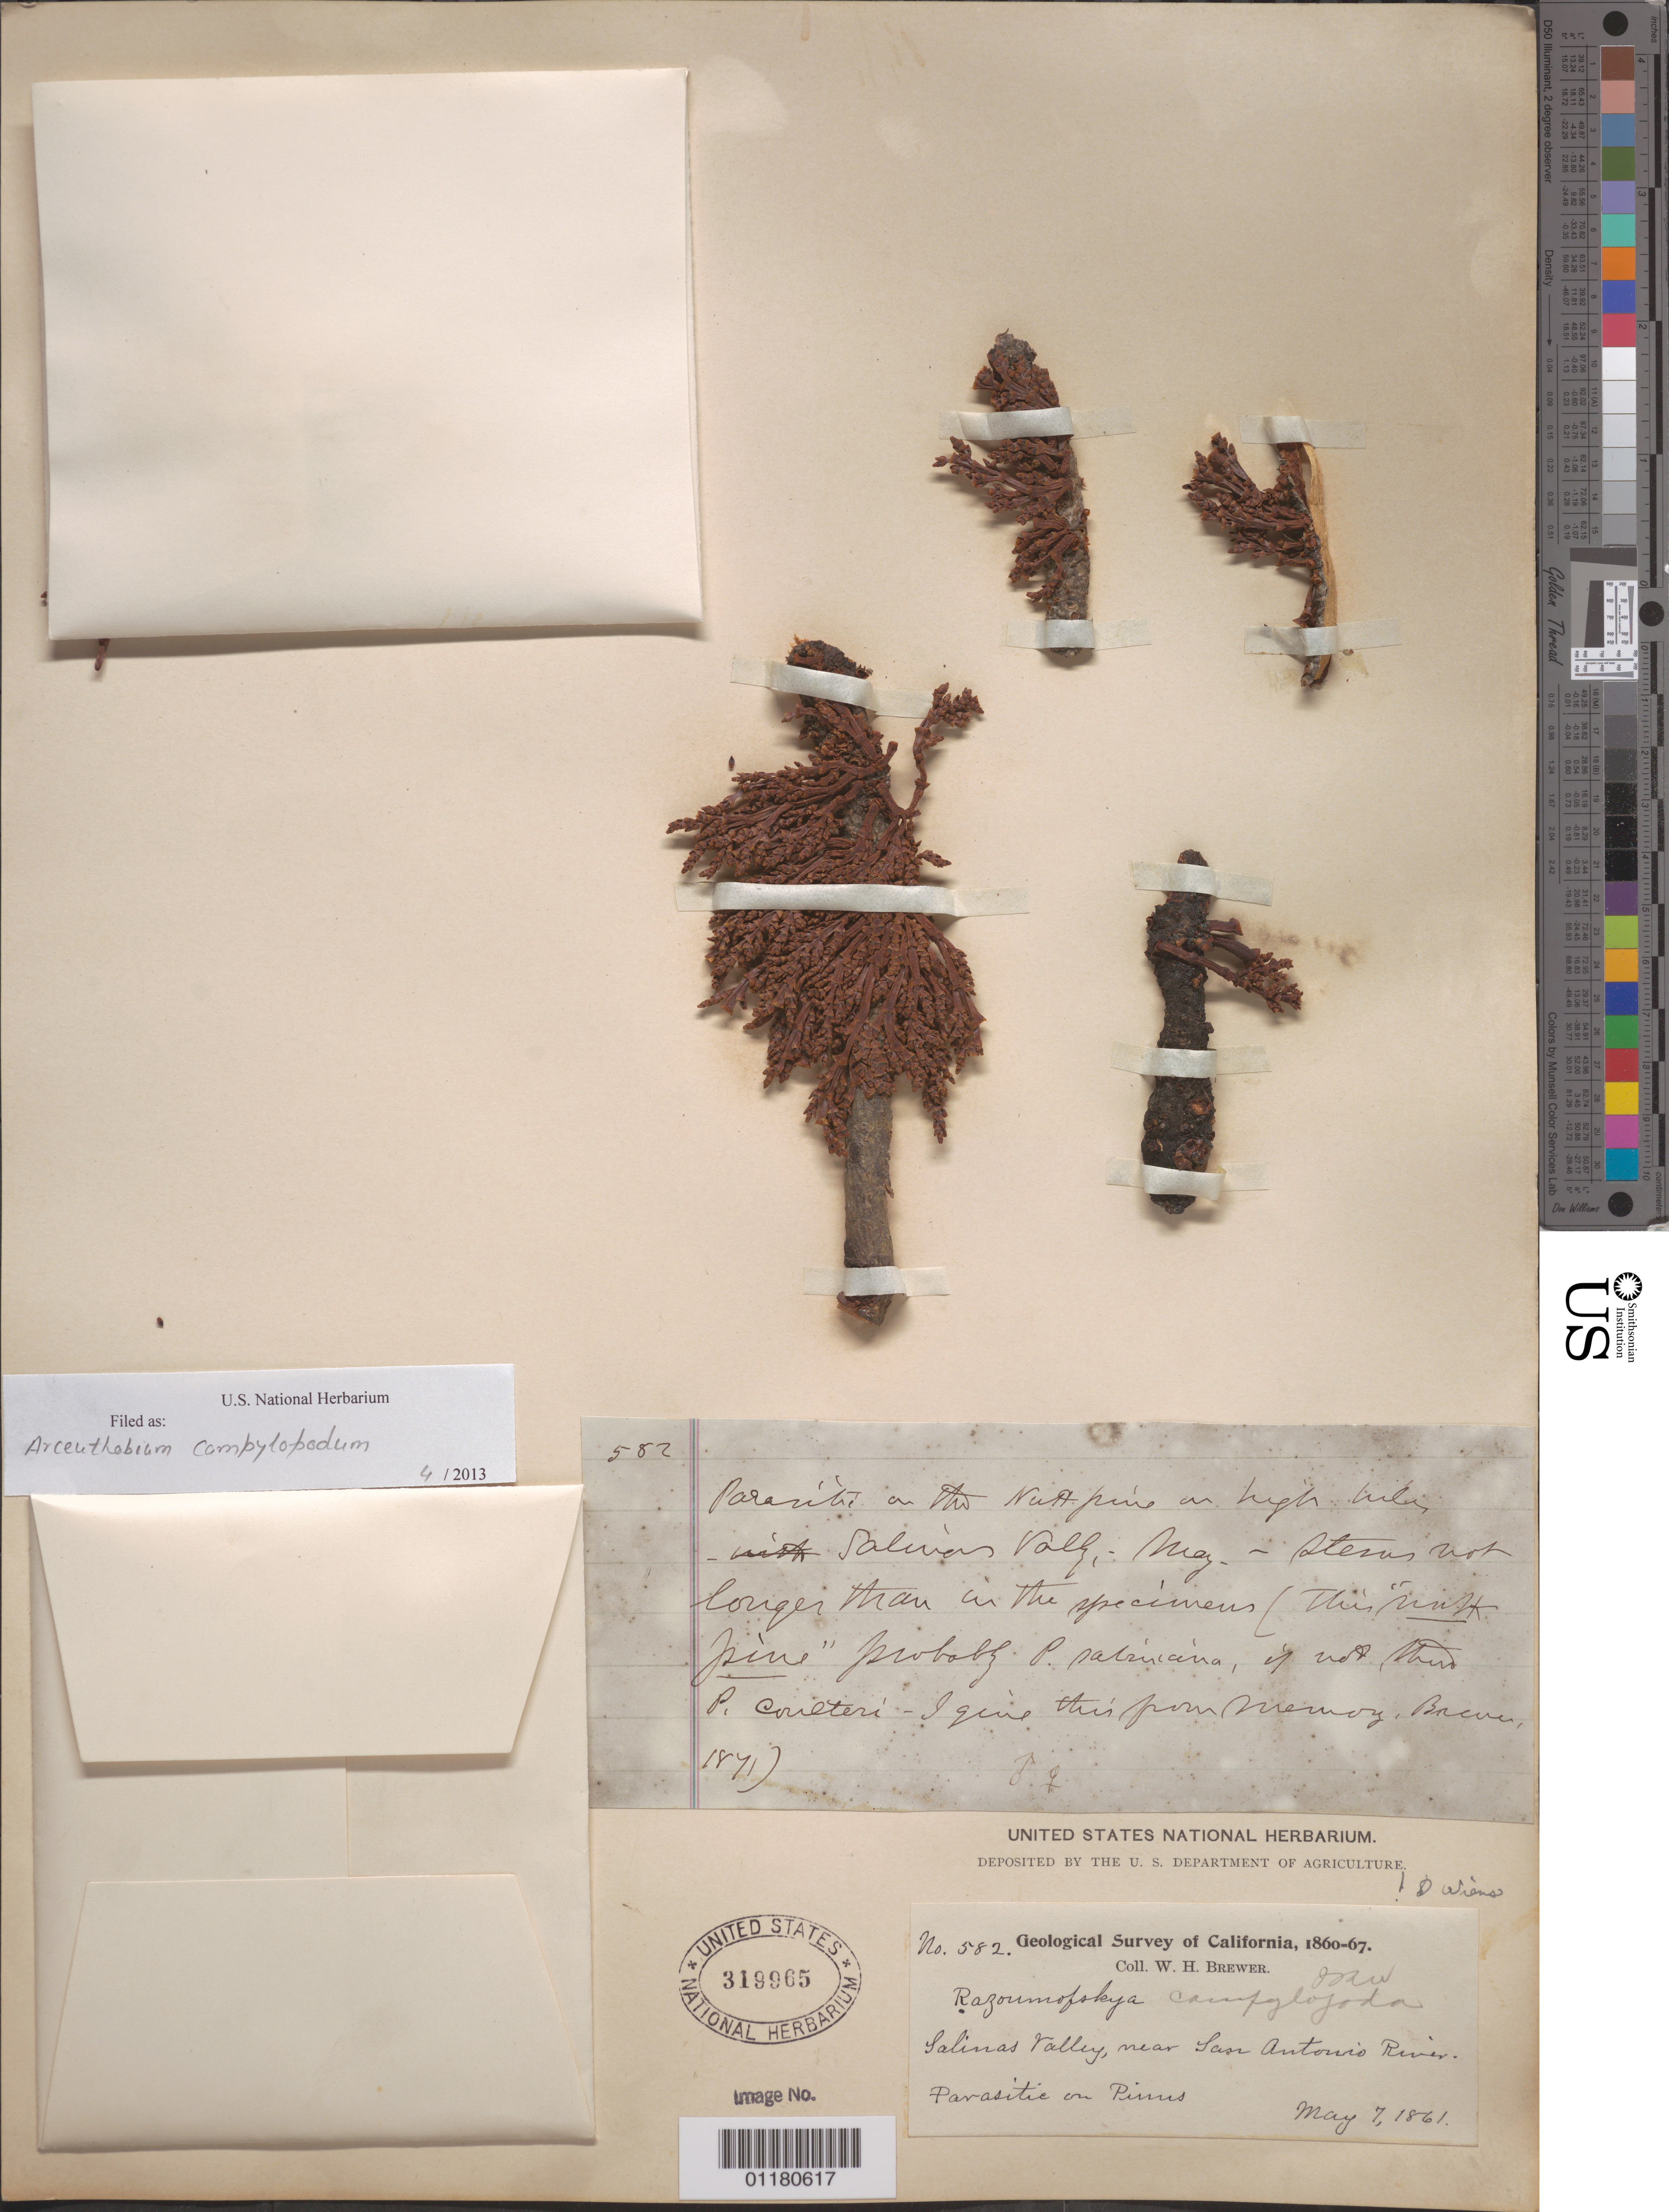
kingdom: Plantae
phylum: Tracheophyta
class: Magnoliopsida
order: Santalales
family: Viscaceae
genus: Arceuthobium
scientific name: Arceuthobium campylopodum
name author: Engelm.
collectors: W. H. Brewer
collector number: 582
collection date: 1861-05-07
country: United States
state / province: California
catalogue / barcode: US 319965